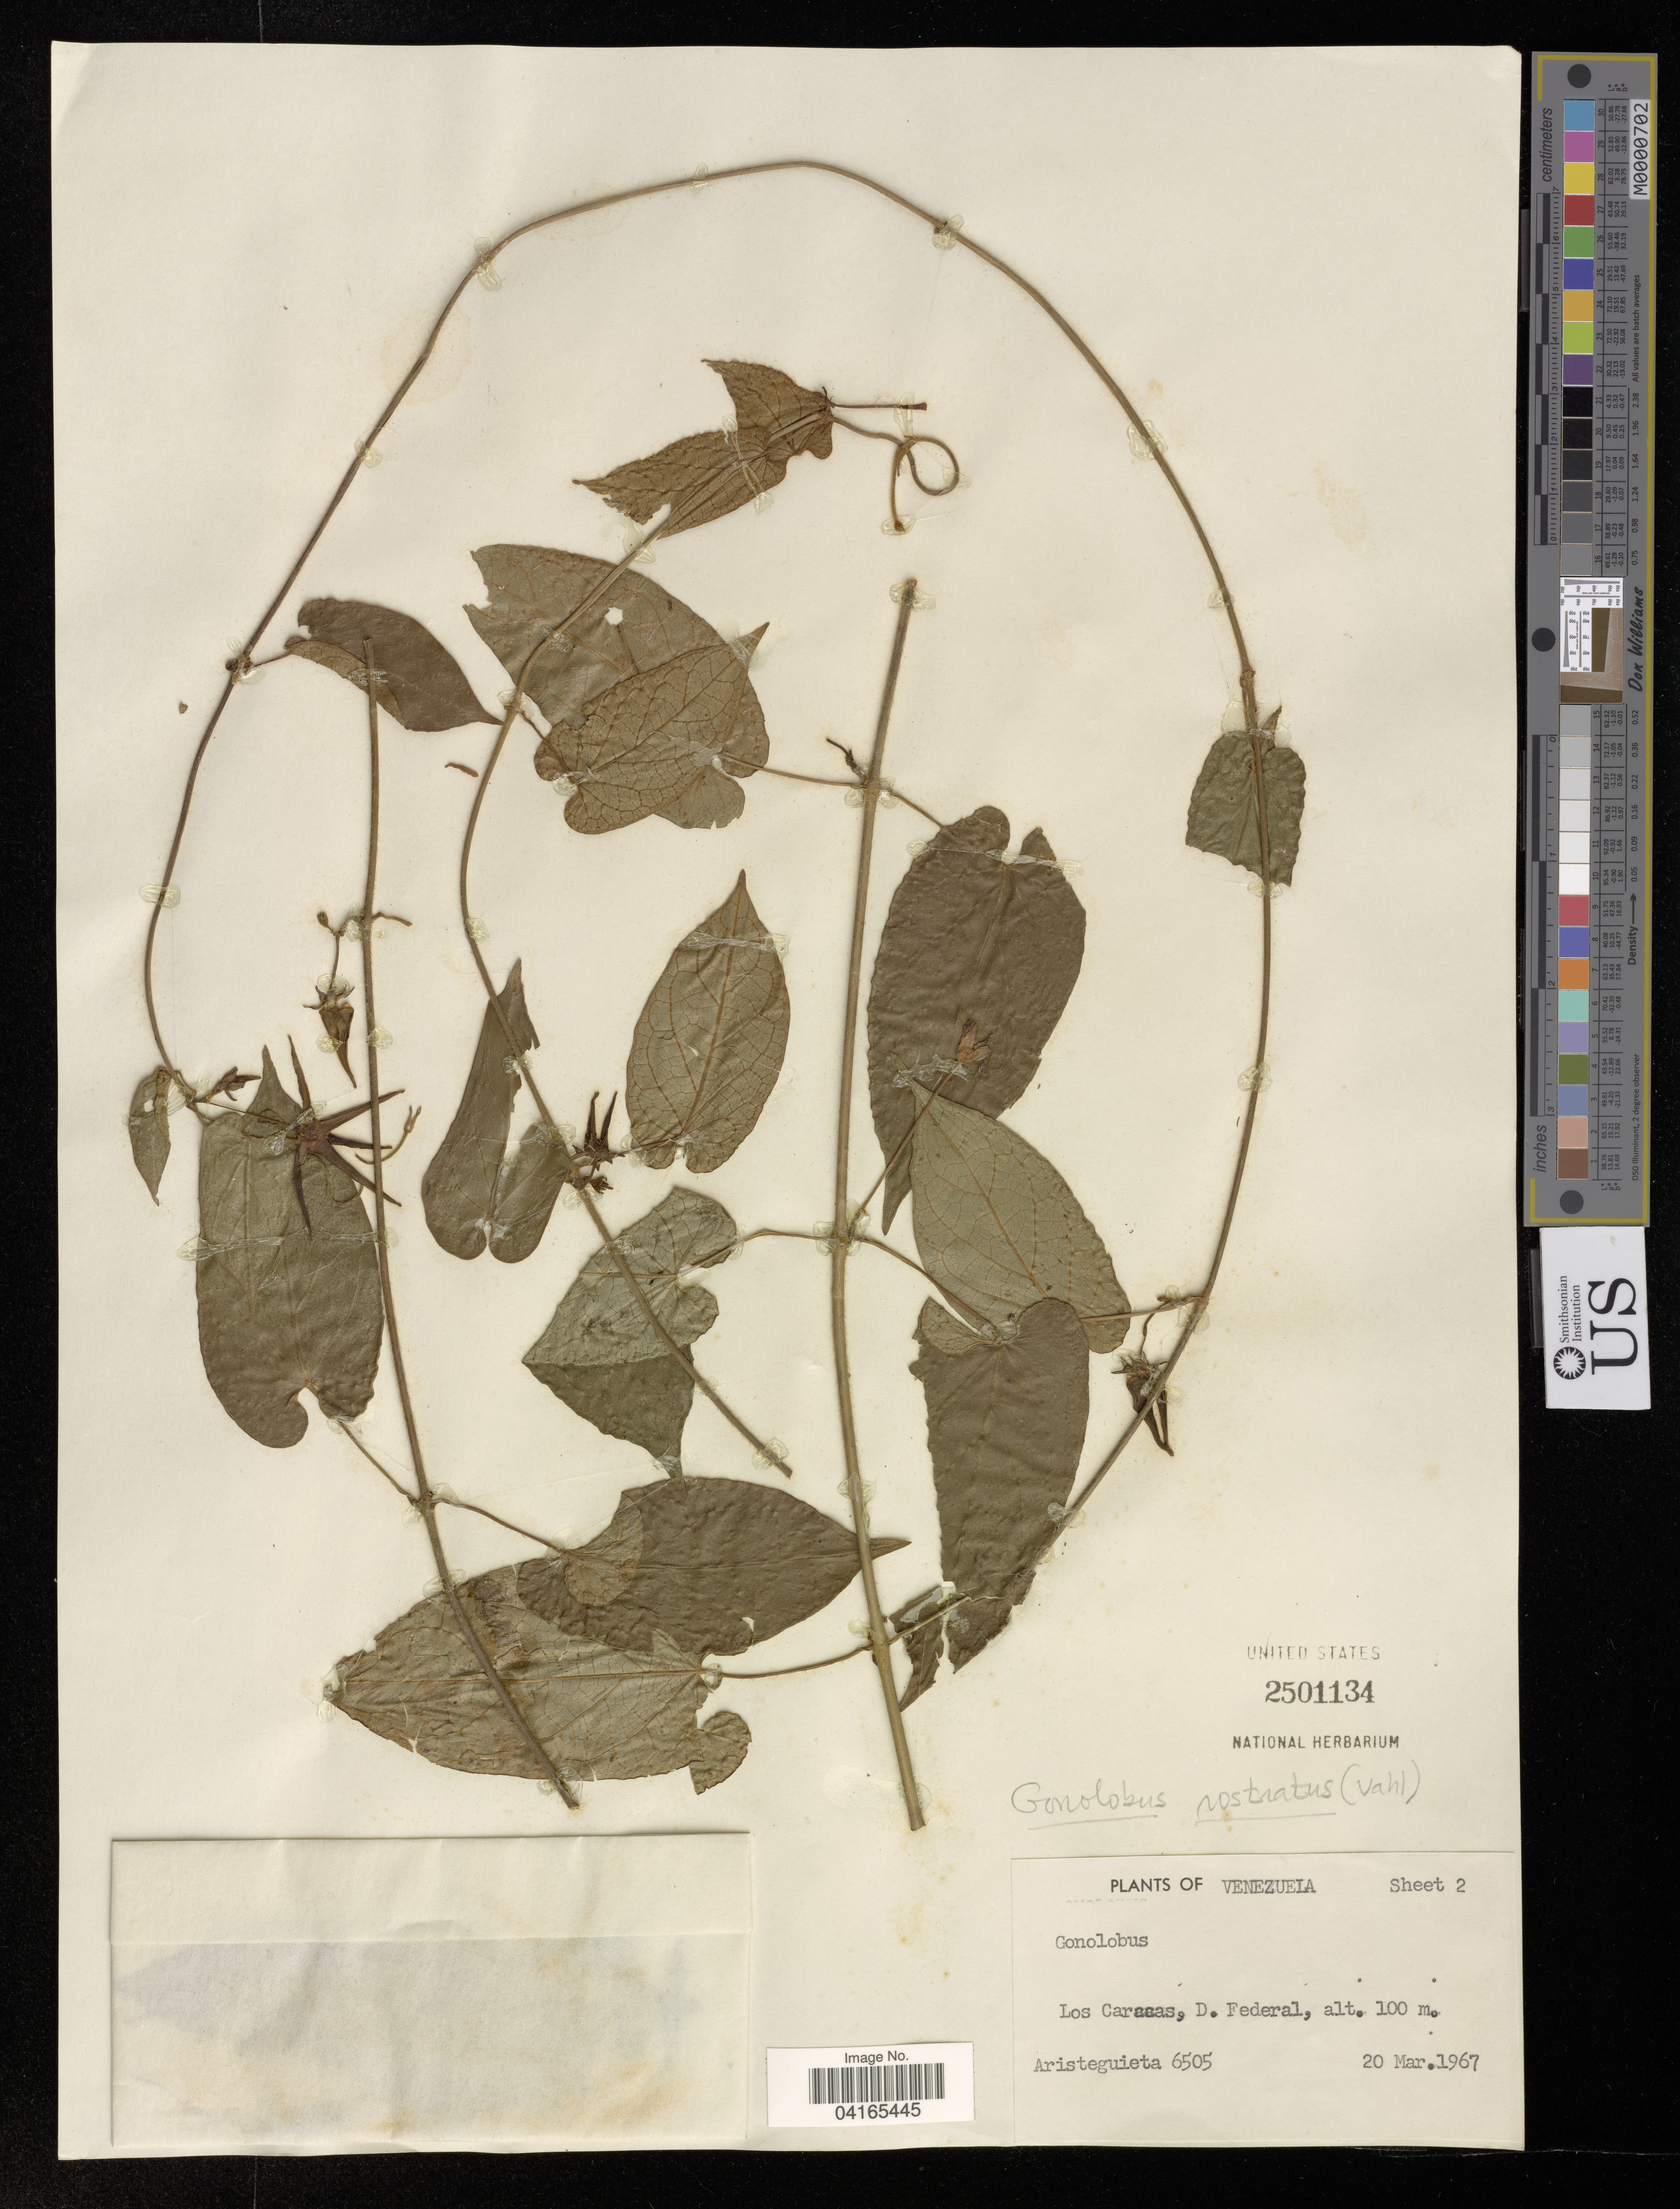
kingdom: Plantae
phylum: Tracheophyta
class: Magnoliopsida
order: Gentianales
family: Apocynaceae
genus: Gonolobus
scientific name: Gonolobus rostratus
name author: (Vahl) Schult.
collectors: -. Aristeguieta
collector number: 6505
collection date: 1967-03-20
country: Venezuela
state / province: Federal Capital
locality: Los Caracas, D. Federal.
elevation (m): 100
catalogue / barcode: US 2501134